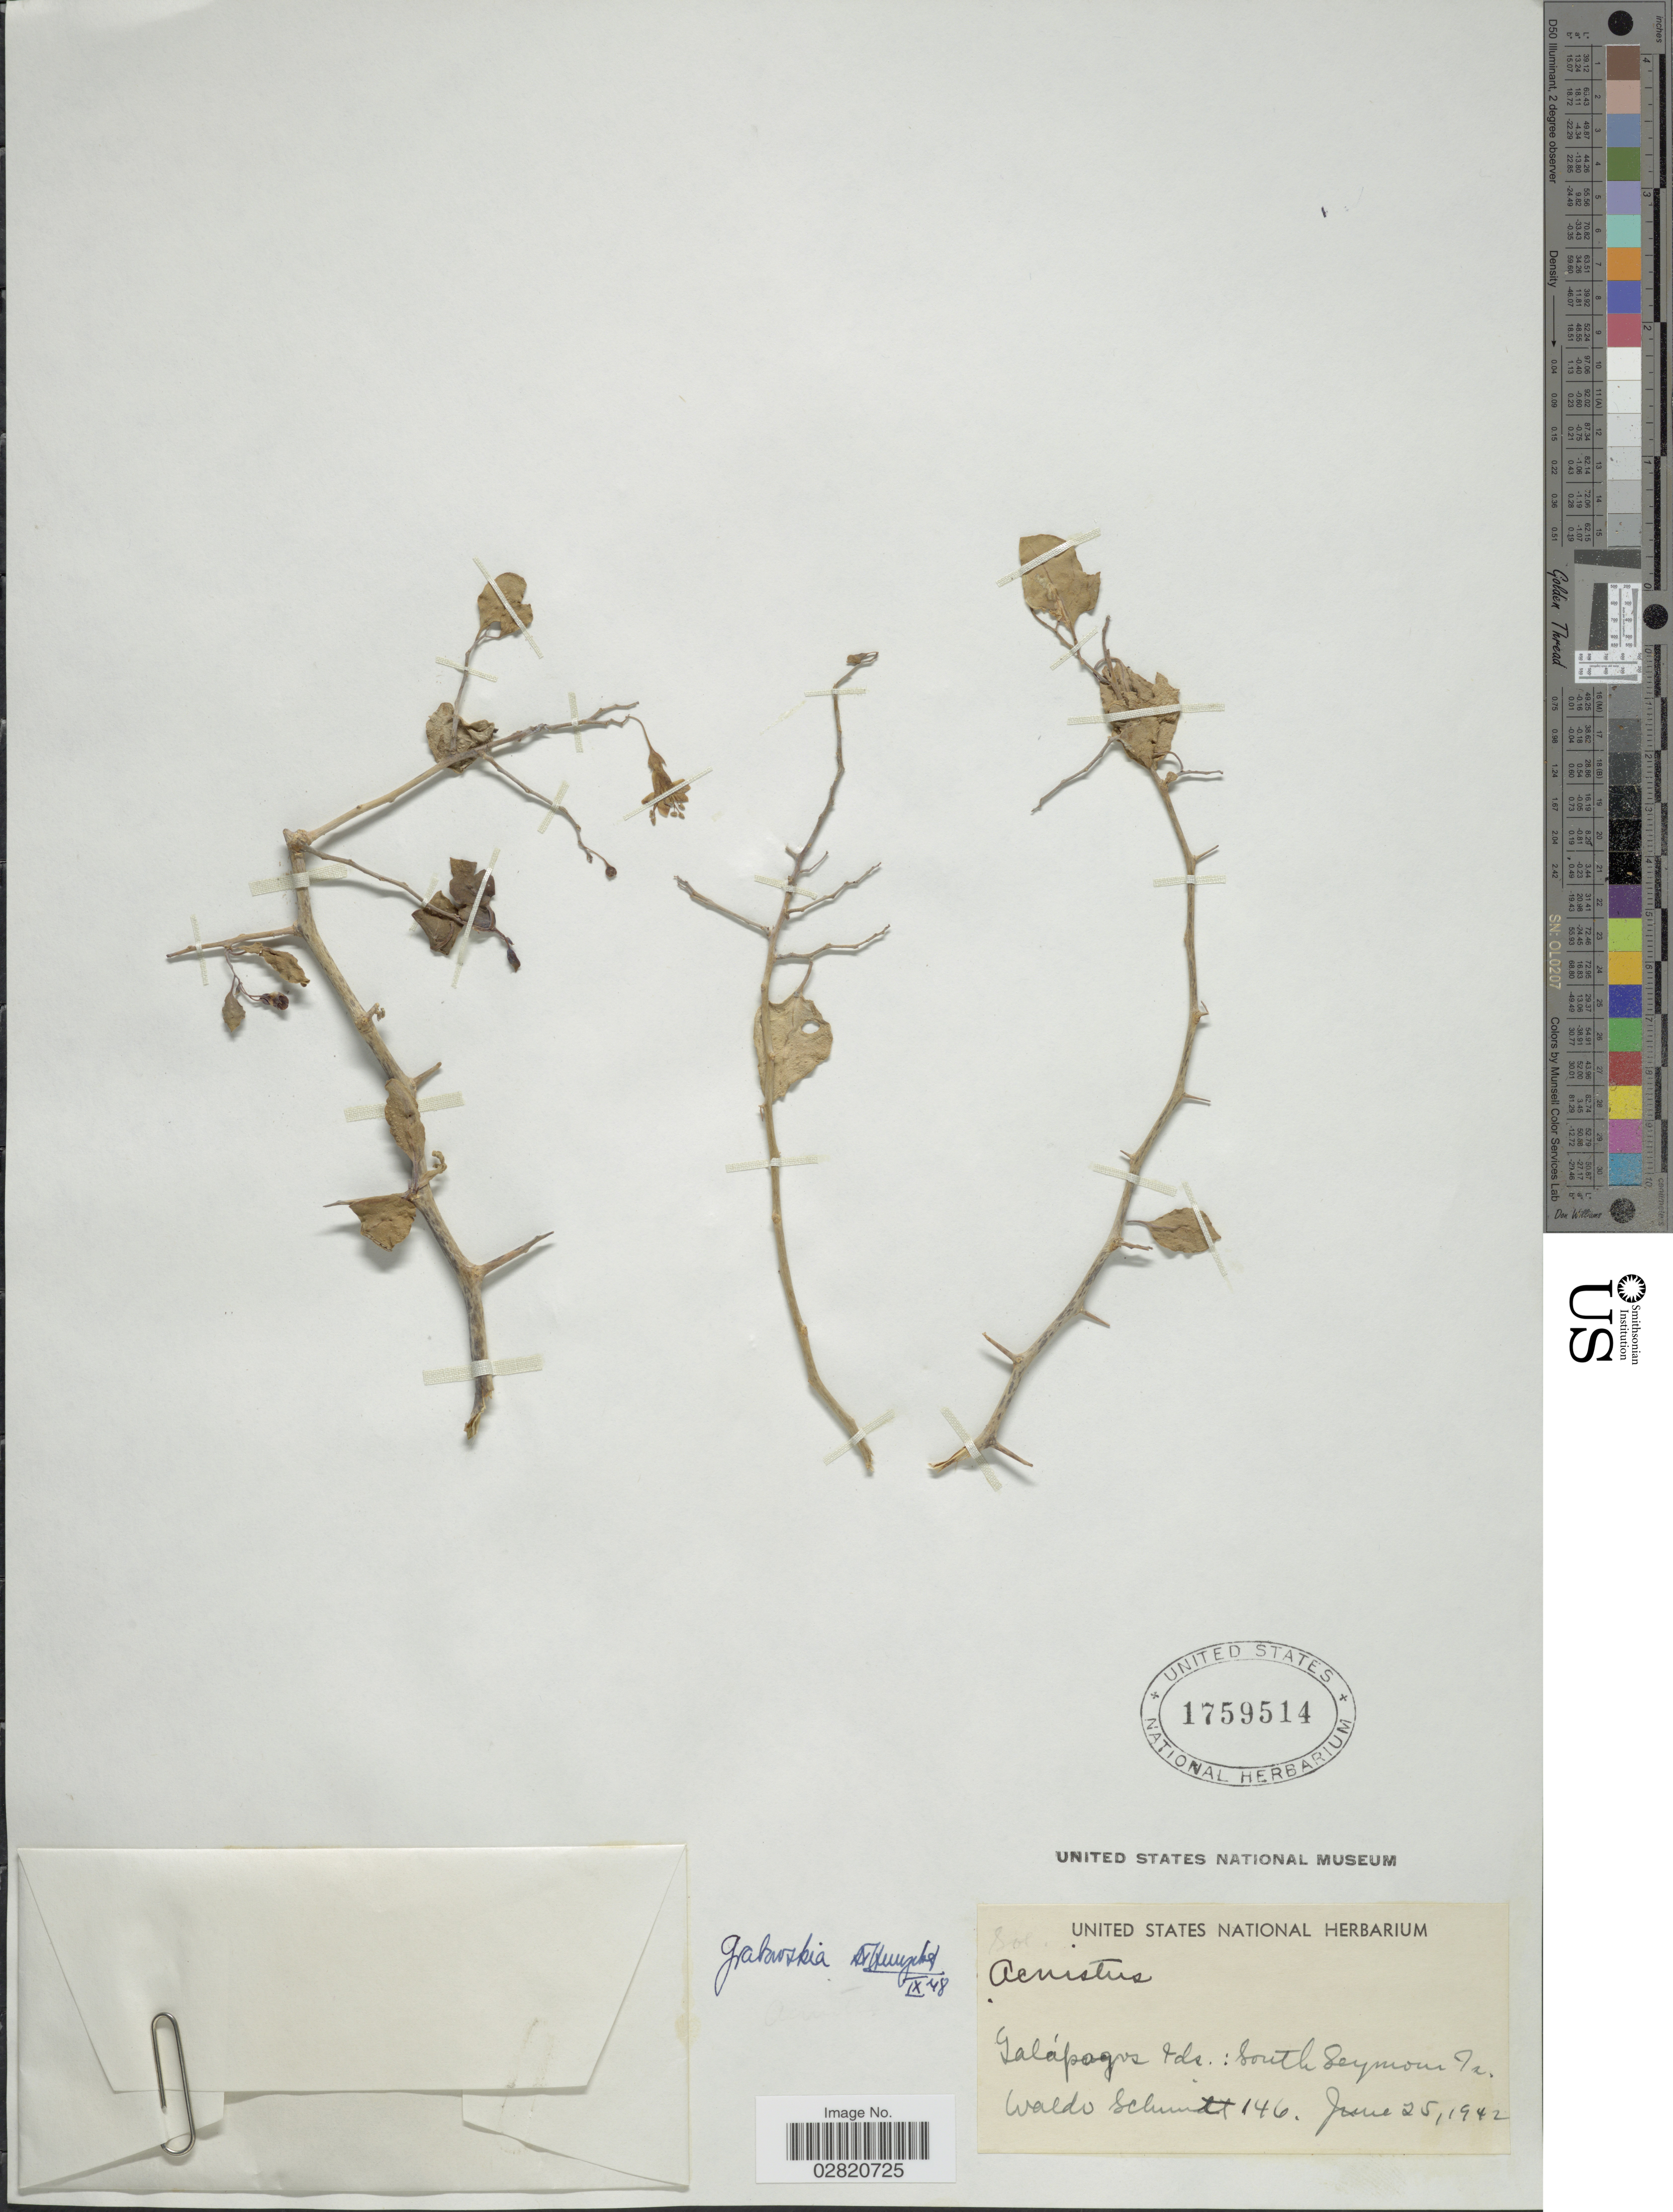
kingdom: Plantae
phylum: Tracheophyta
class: Magnoliopsida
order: Solanales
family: Solanaceae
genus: Grabowskia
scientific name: Grabowskia boerhaaviifolia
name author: Schltdl.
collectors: W. L. Schmitt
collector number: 146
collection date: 1942-06-25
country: Ecuador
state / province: Colón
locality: Galápagos Ids.: South Seymour Is.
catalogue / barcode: US 1759514